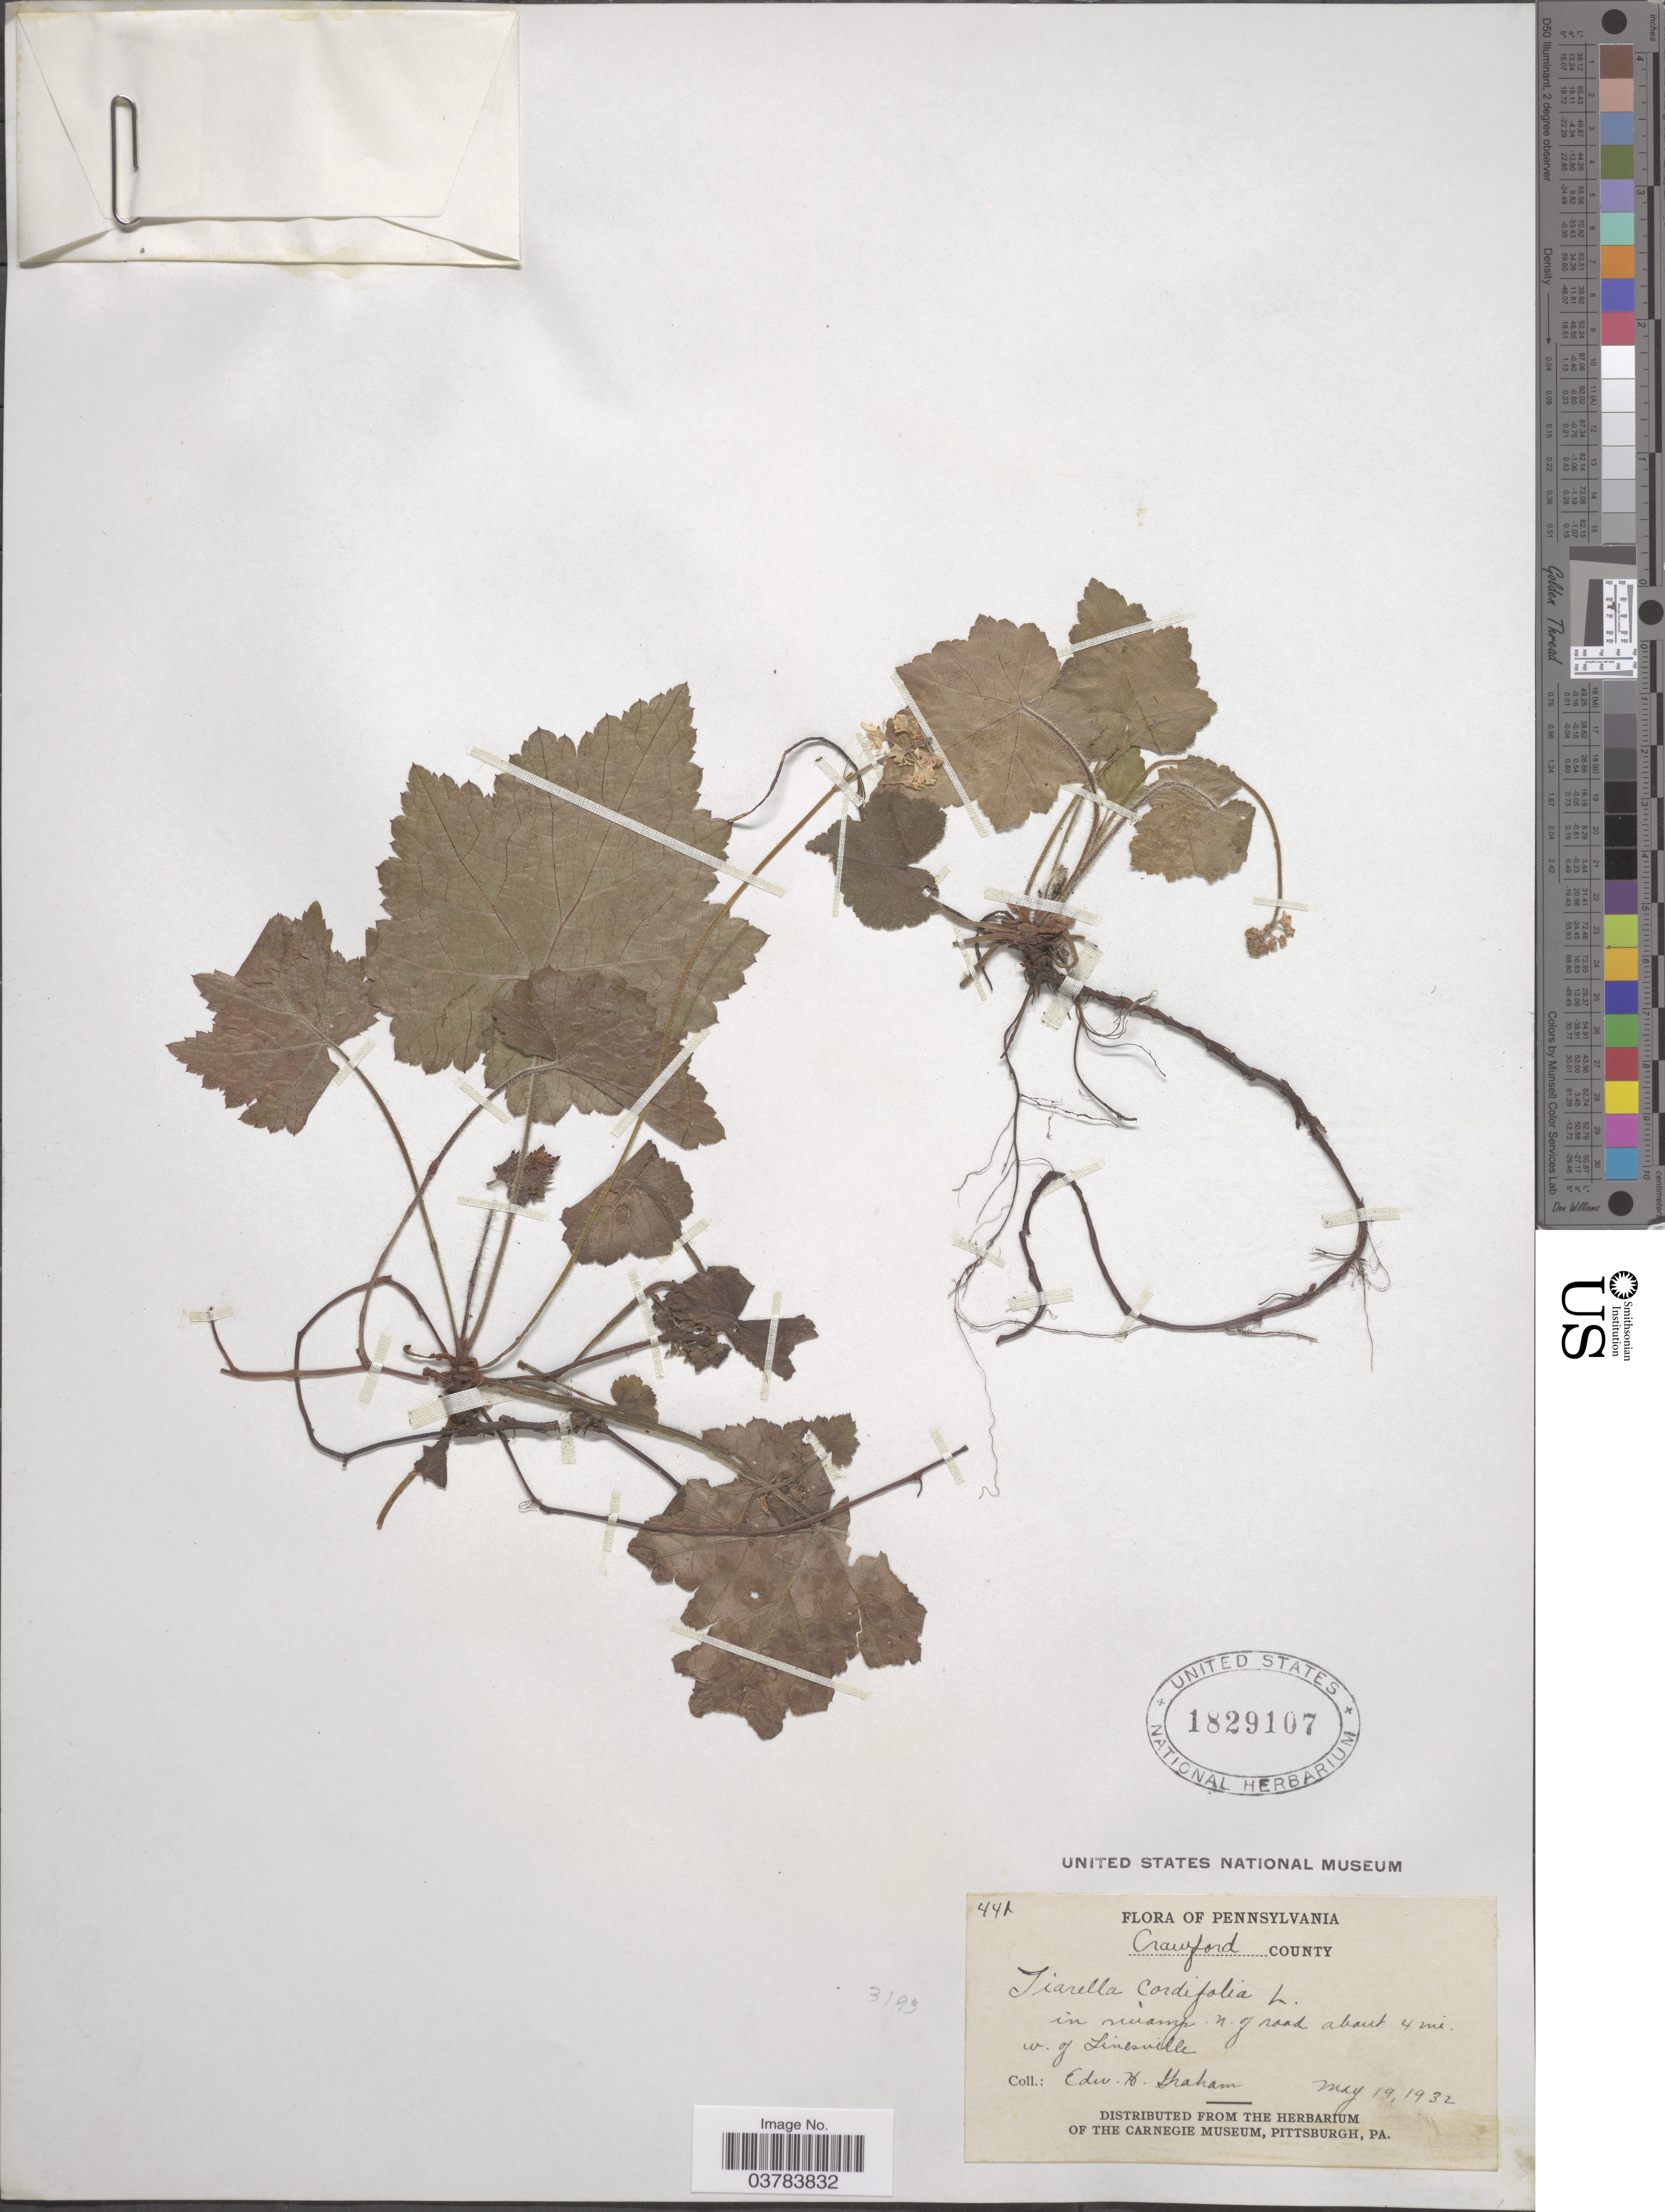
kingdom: Plantae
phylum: Tracheophyta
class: Magnoliopsida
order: Saxifragales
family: Saxifragaceae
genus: Tiarella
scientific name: Tiarella cordifolia var. typica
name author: Lakela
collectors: E. H. Graham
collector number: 441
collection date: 1932-05-19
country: United States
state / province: Pennsylvania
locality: Crawford County. In swamp, n. of road about 4 mi. w. of Linksville.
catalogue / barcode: US 1829107